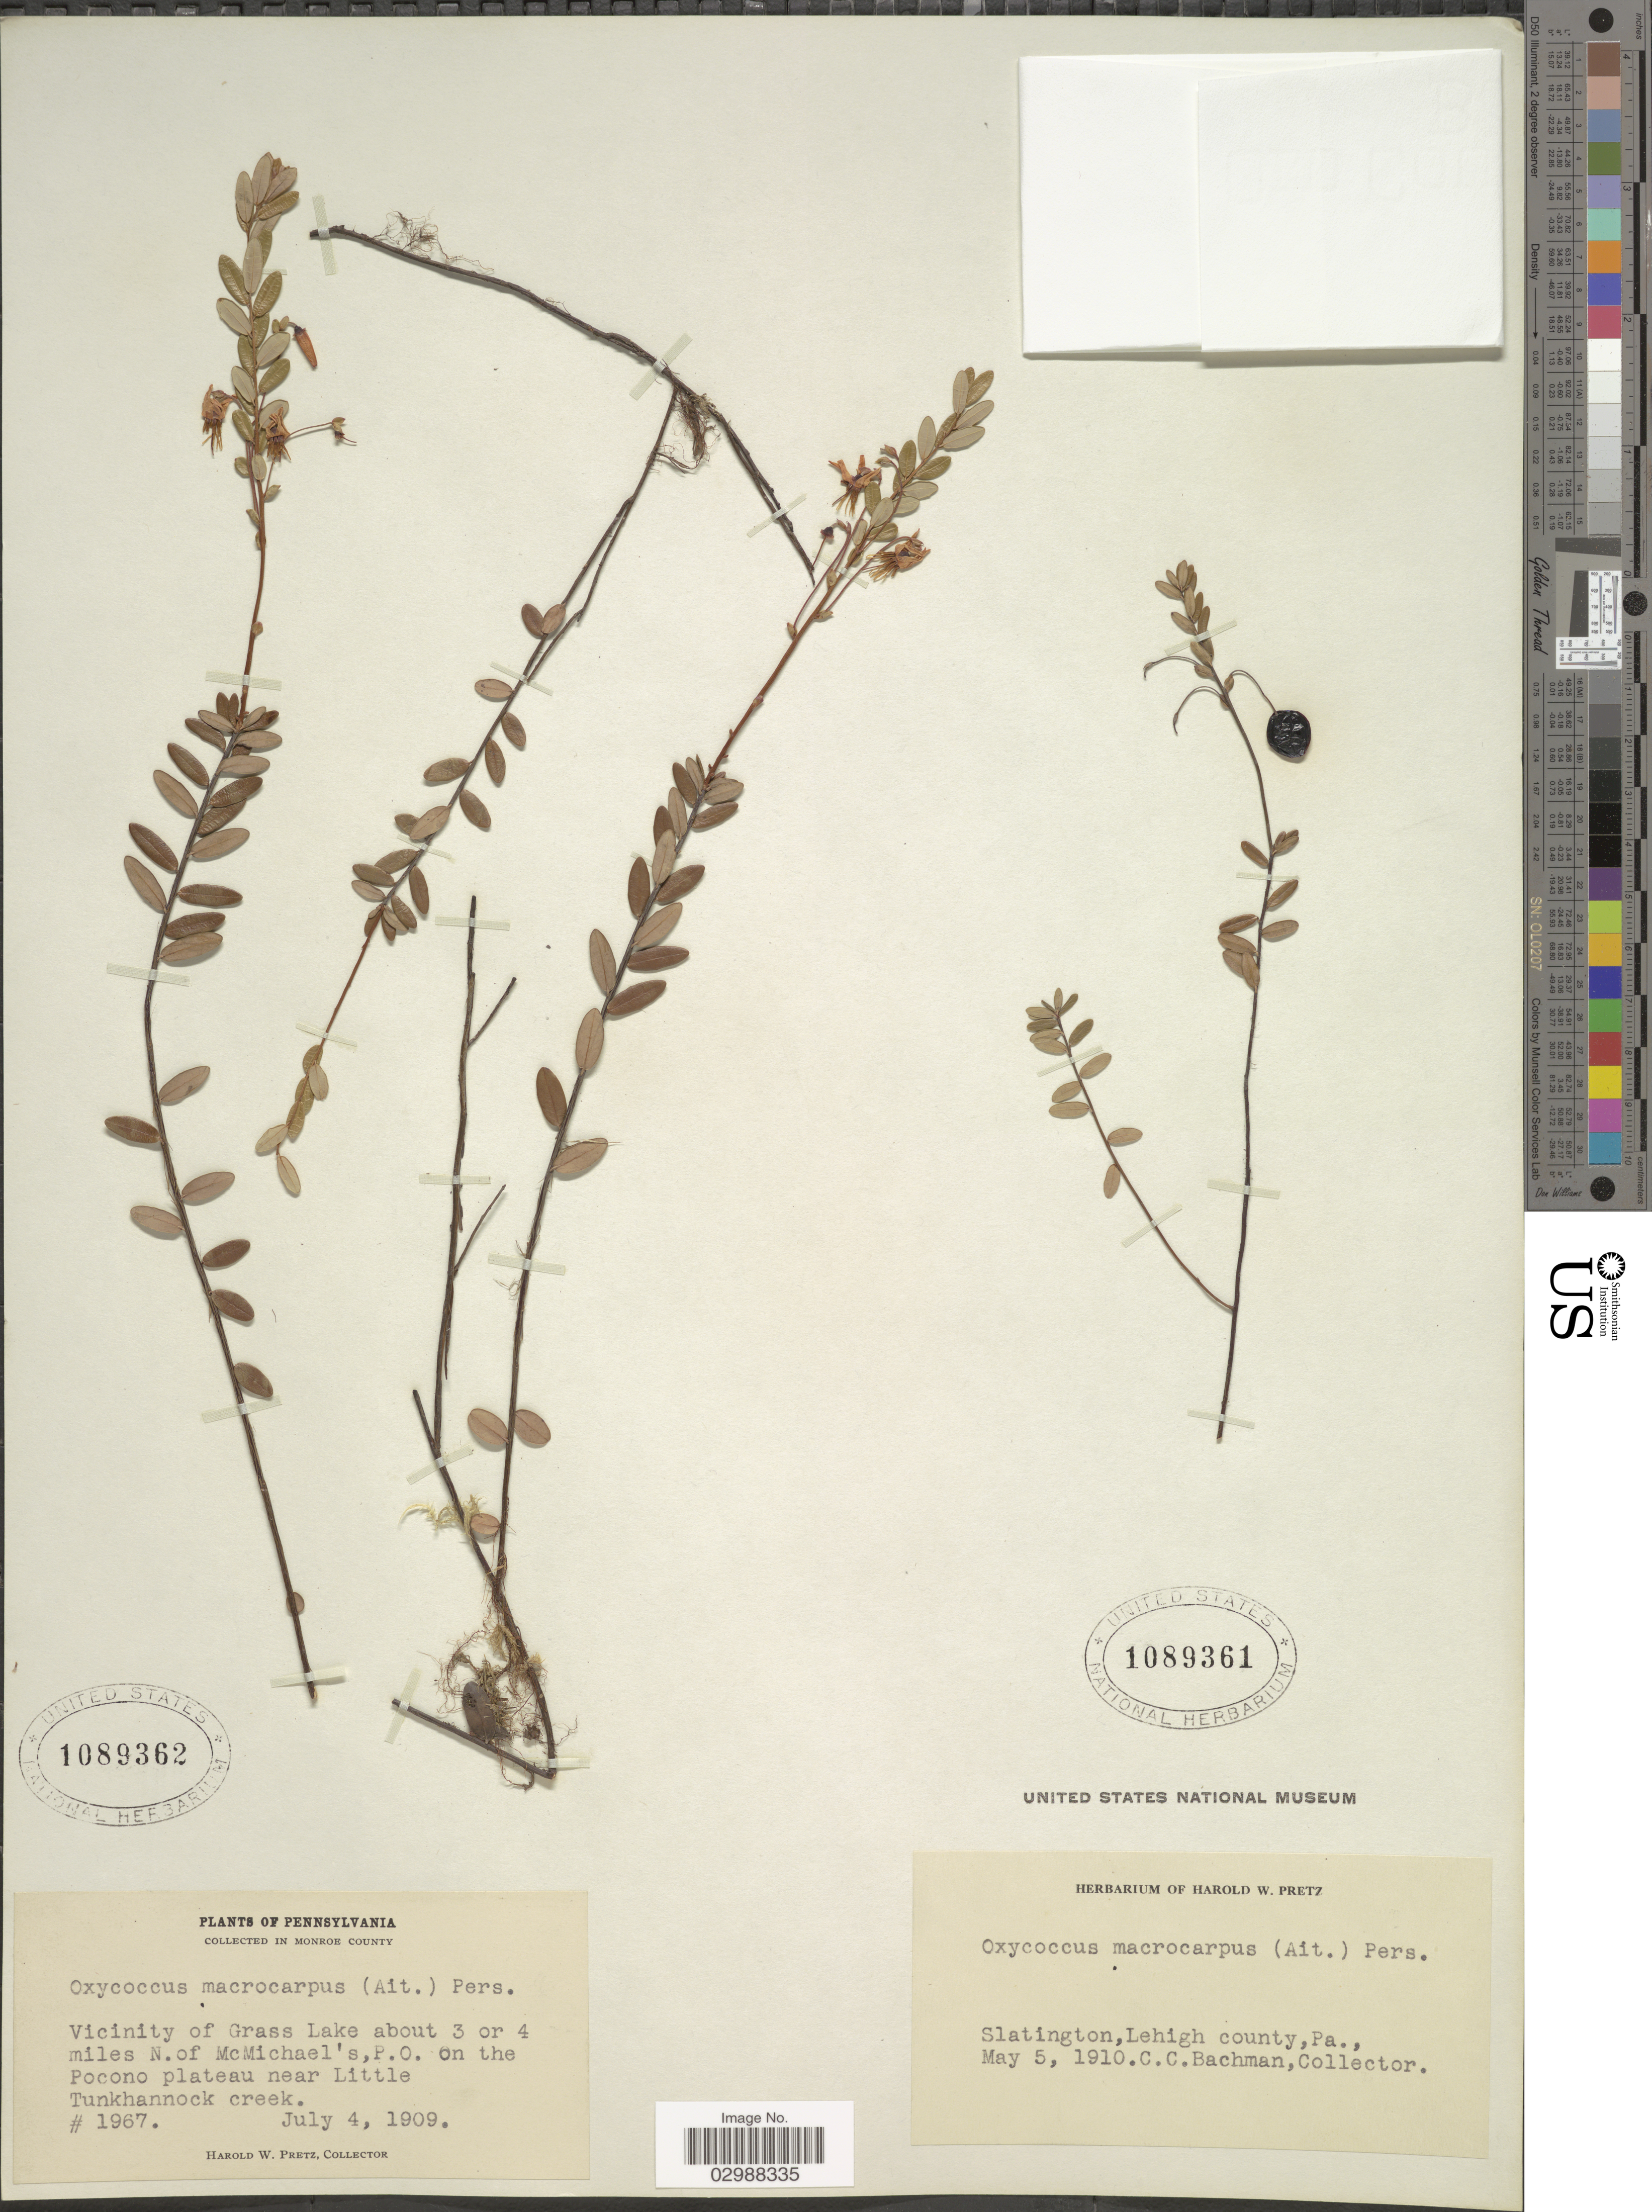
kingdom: Plantae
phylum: Tracheophyta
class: Magnoliopsida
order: Ericales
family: Ericaceae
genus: Vaccinium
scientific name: Vaccinium macrocarpon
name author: Aiton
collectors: C. Bachman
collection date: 1910-05-05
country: United States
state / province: Pennsylvania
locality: Slatington, Lehigh county.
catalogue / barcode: US 1089361